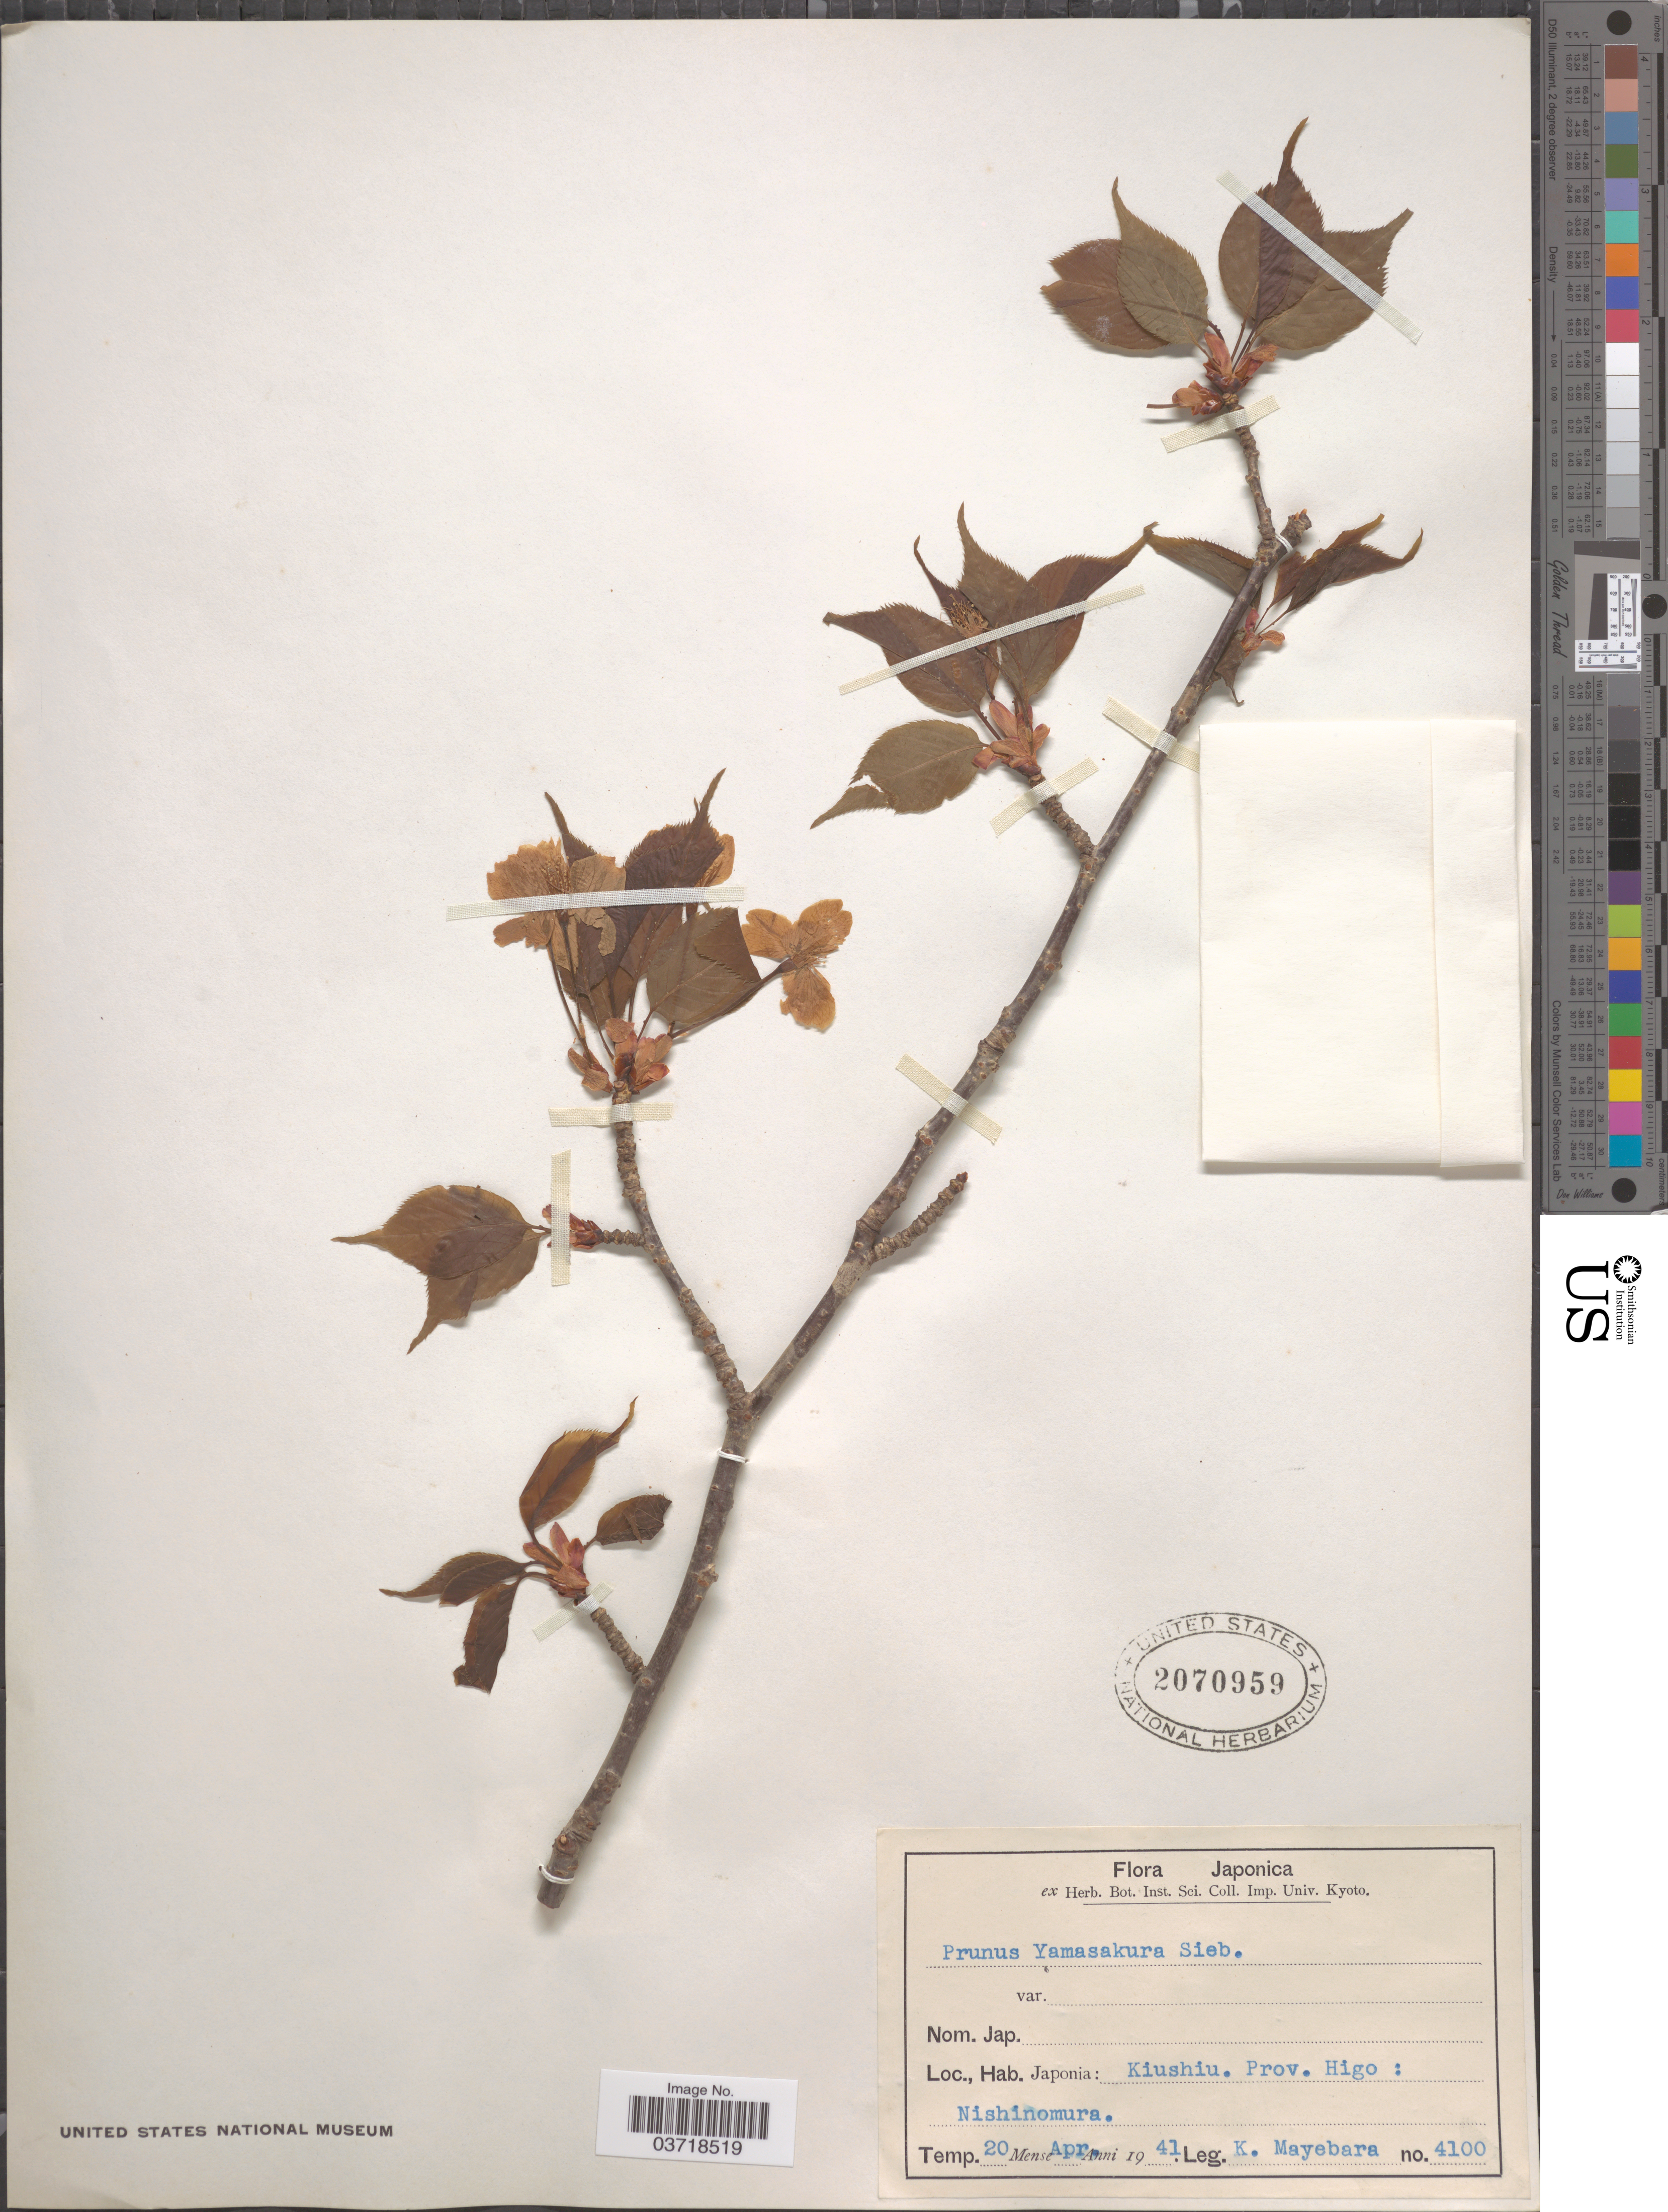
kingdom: Plantae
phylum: Tracheophyta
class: Magnoliopsida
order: Rosales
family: Rosaceae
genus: Prunus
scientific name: Prunus jamasakura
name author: Siebold ex Koidz.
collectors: K. Mayebara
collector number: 4100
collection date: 1941-04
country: Japan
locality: Kiushiu. Prov. Higo. Nishinomura.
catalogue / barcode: US 2070959